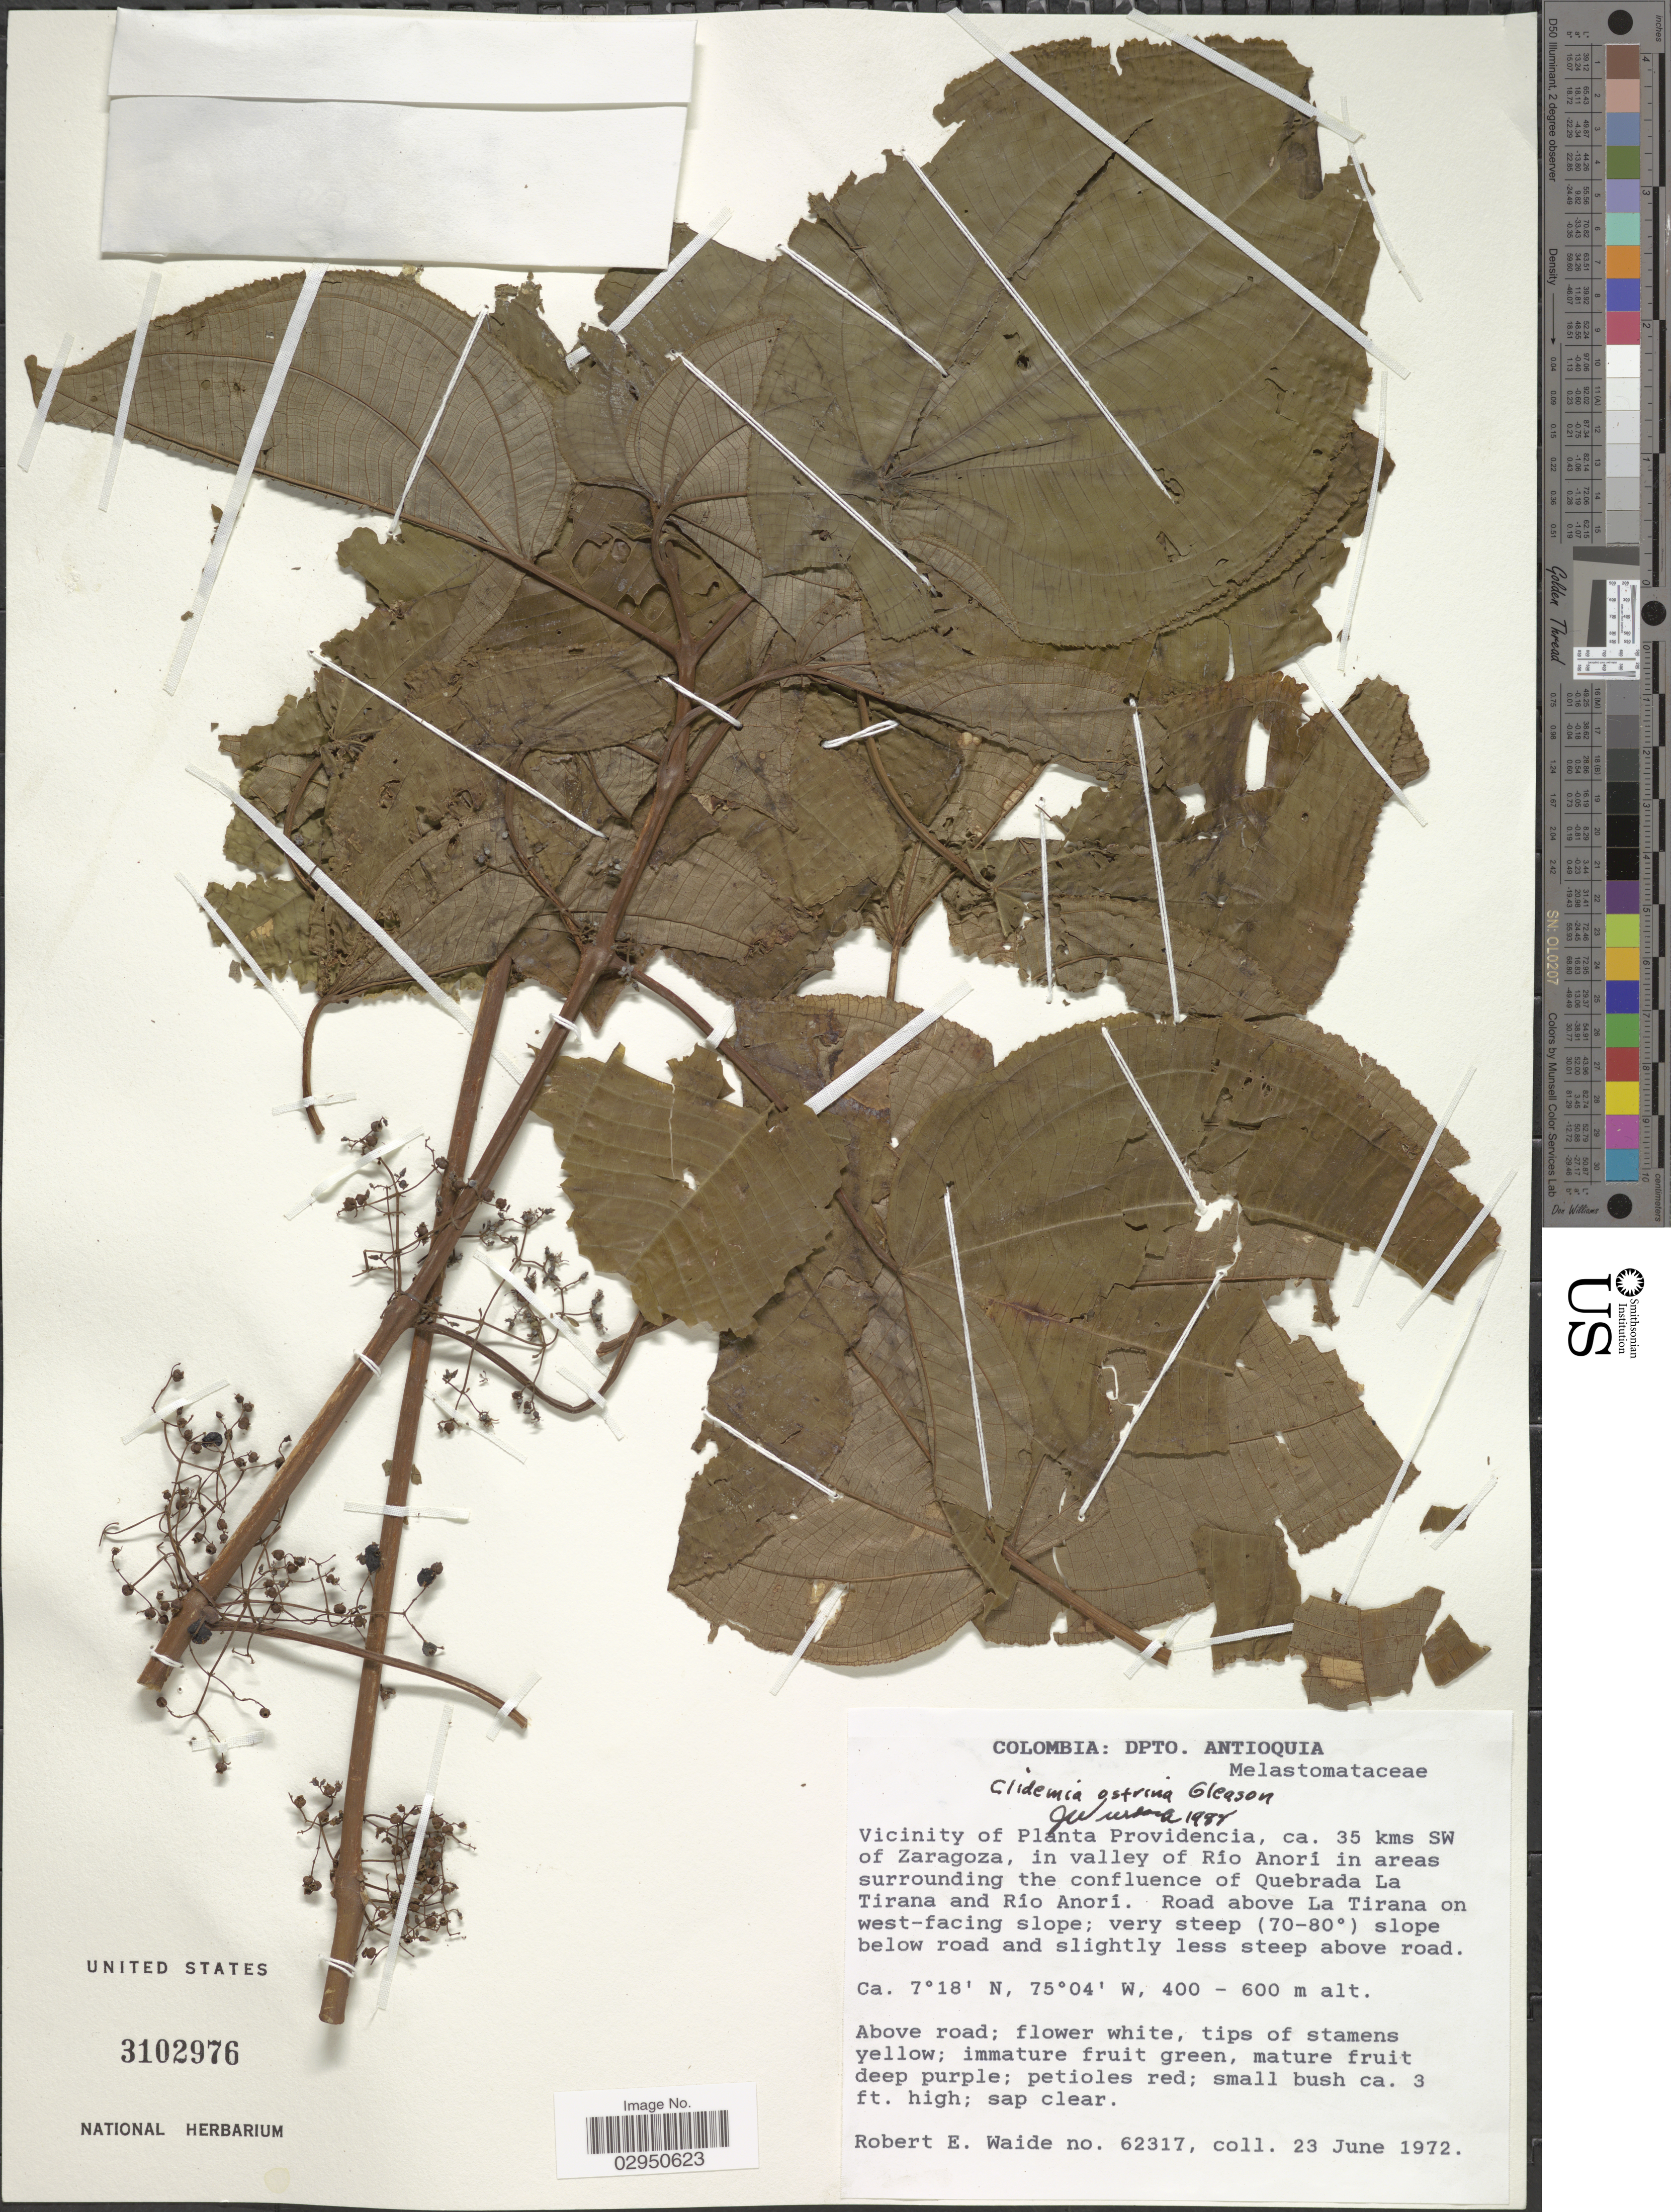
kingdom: Plantae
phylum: Tracheophyta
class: Magnoliopsida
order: Myrtales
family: Melastomataceae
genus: Clidemia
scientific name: Clidemia ostrina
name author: Gleason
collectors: R. Waide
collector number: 62317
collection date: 1972-06-23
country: Colombia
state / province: Antioquia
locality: Dpto. Antioquia. Vicinity of Planta Providencia, ca. 35 kms SW of Zaragoza, in valley of Río Anori in areas surrounding the confluence of Quebrada La Tirana and Río Anorí. Road above La Tirana on west-facing slope; very steep (70° - 80°) slope below road and slightly less steep above road.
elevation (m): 400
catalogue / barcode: US 3102976